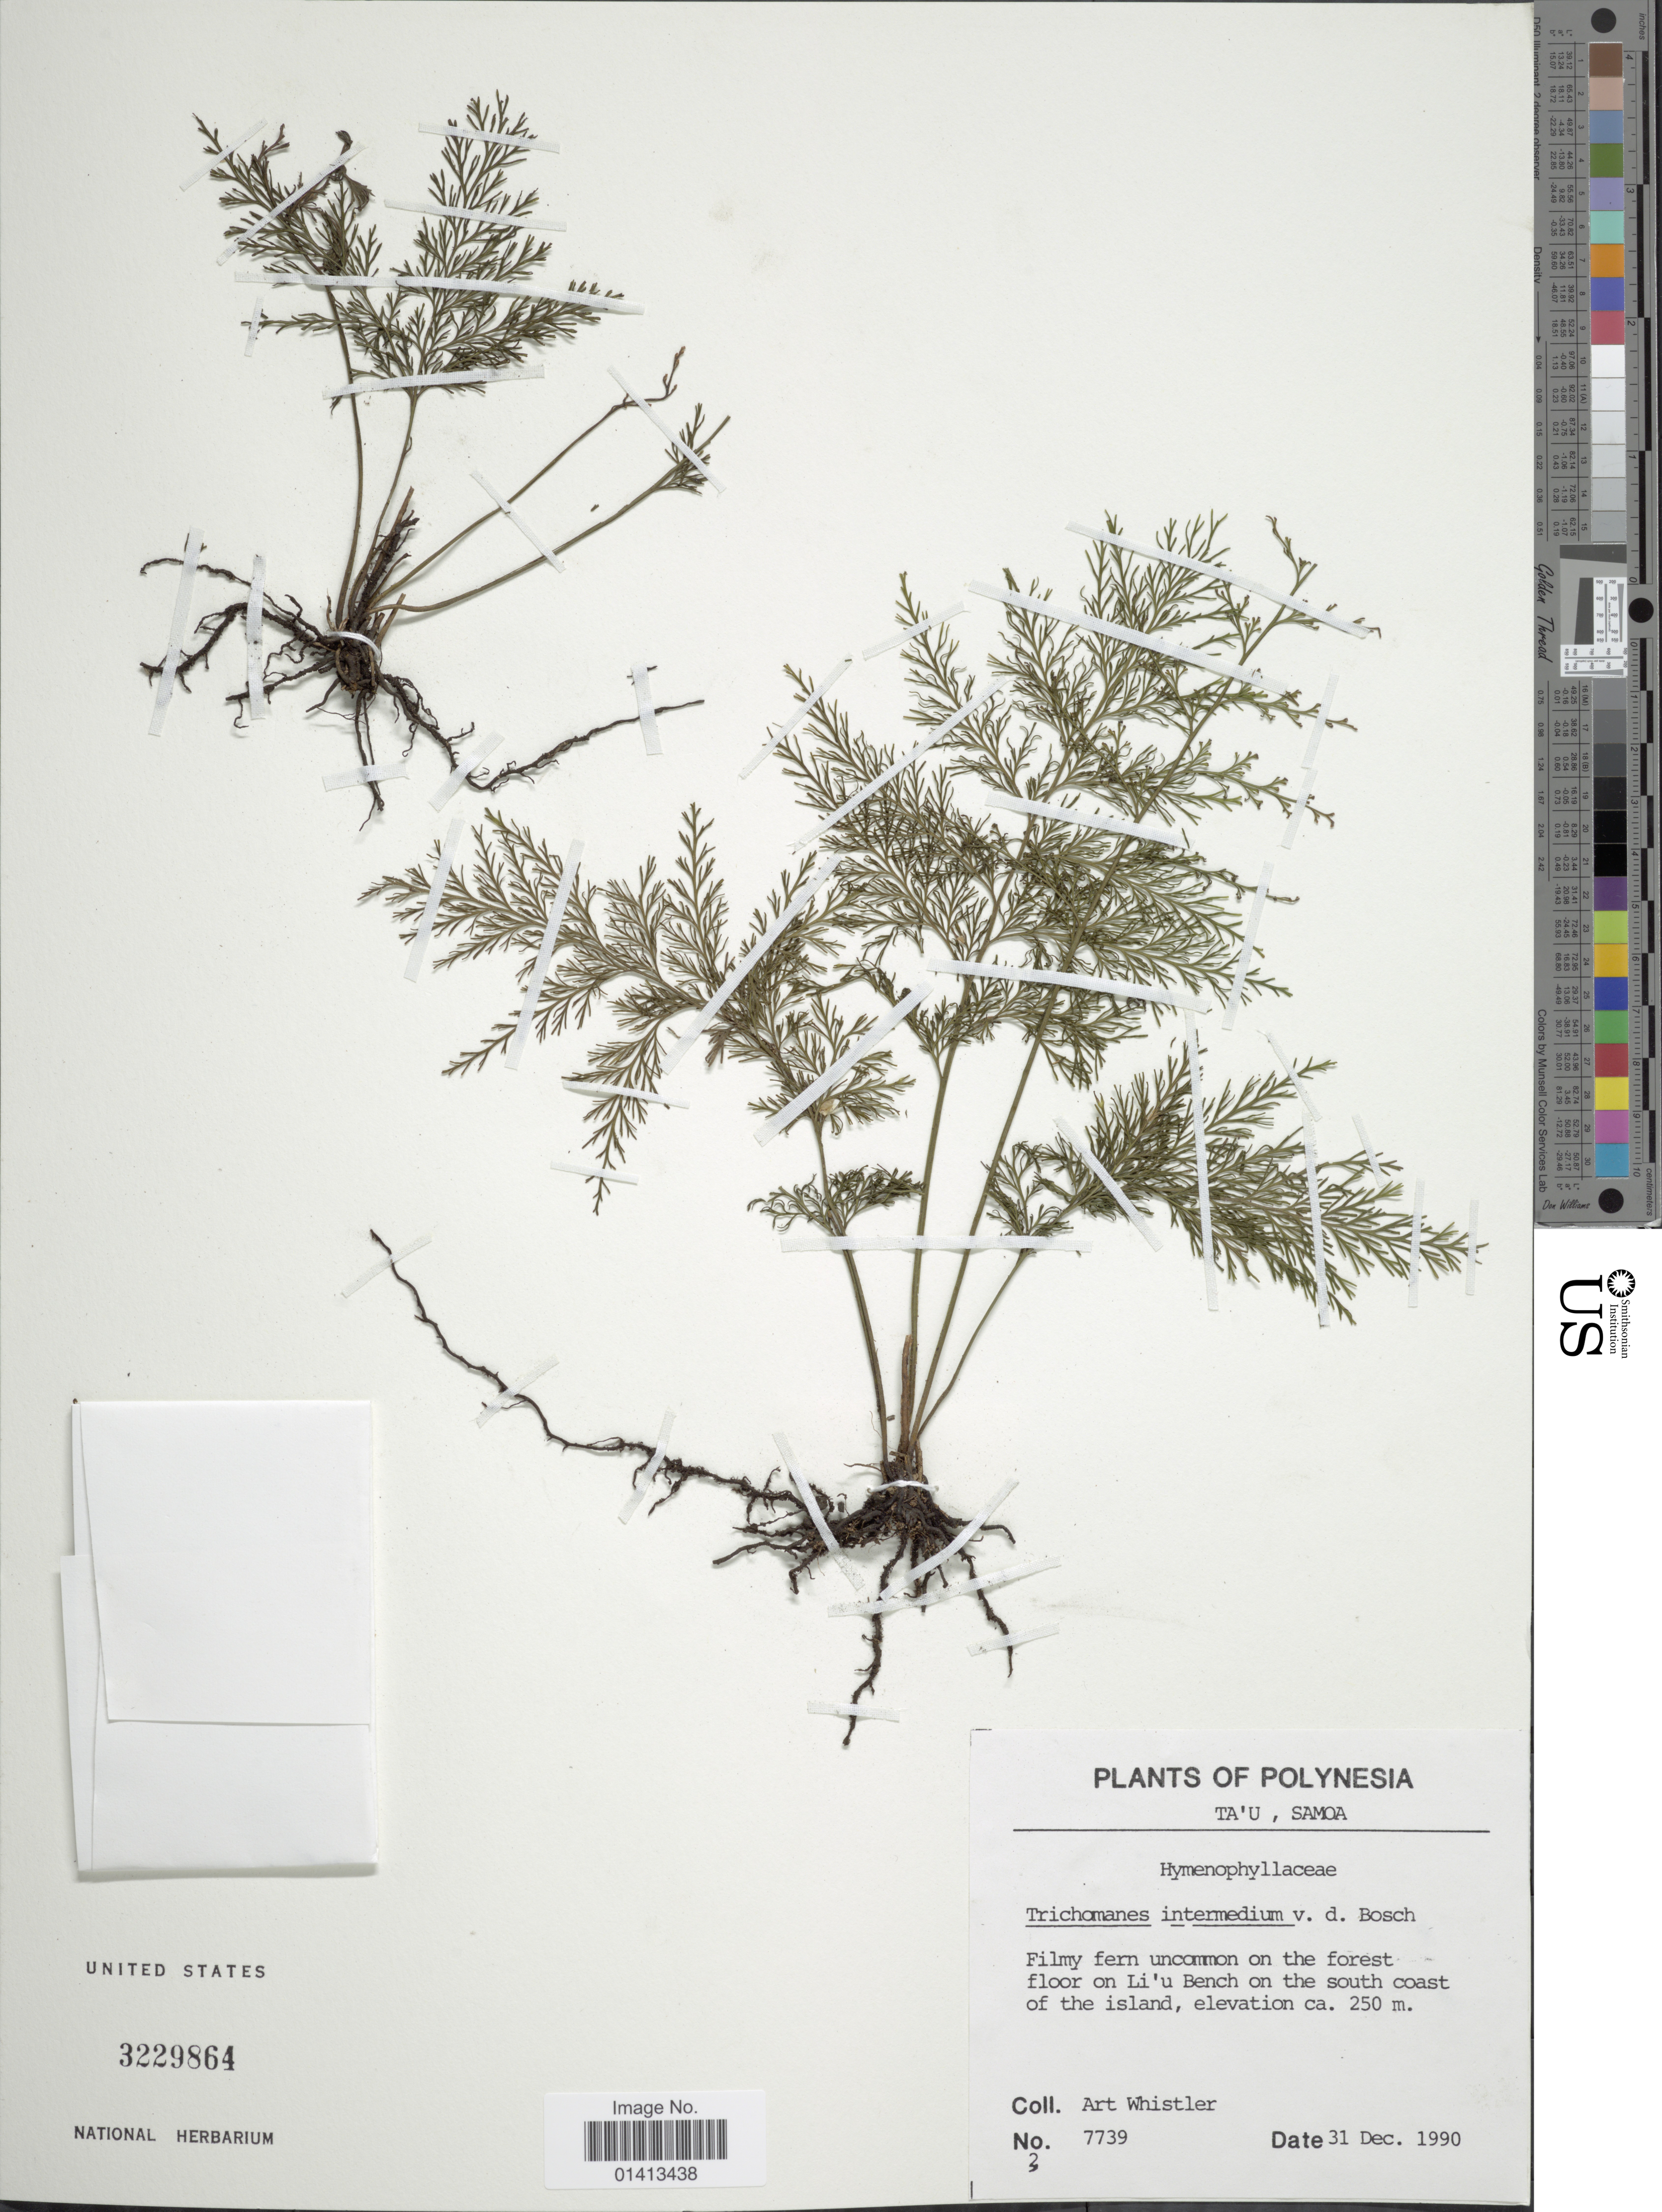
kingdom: Plantae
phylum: Tracheophyta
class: Polypodiopsida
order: Hymenophyllales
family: Hymenophyllaceae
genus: Crepidomanes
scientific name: Crepidomanes intermedium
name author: (Bosch) Ebihara & K. Iwats.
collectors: A. Whistler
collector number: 7739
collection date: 1990-12-31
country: American Samoa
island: Tau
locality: Polynesia, Ta'u, Samoa, on the forest floor on Li'u beach on the south coast of the island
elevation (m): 250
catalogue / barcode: US 3229864